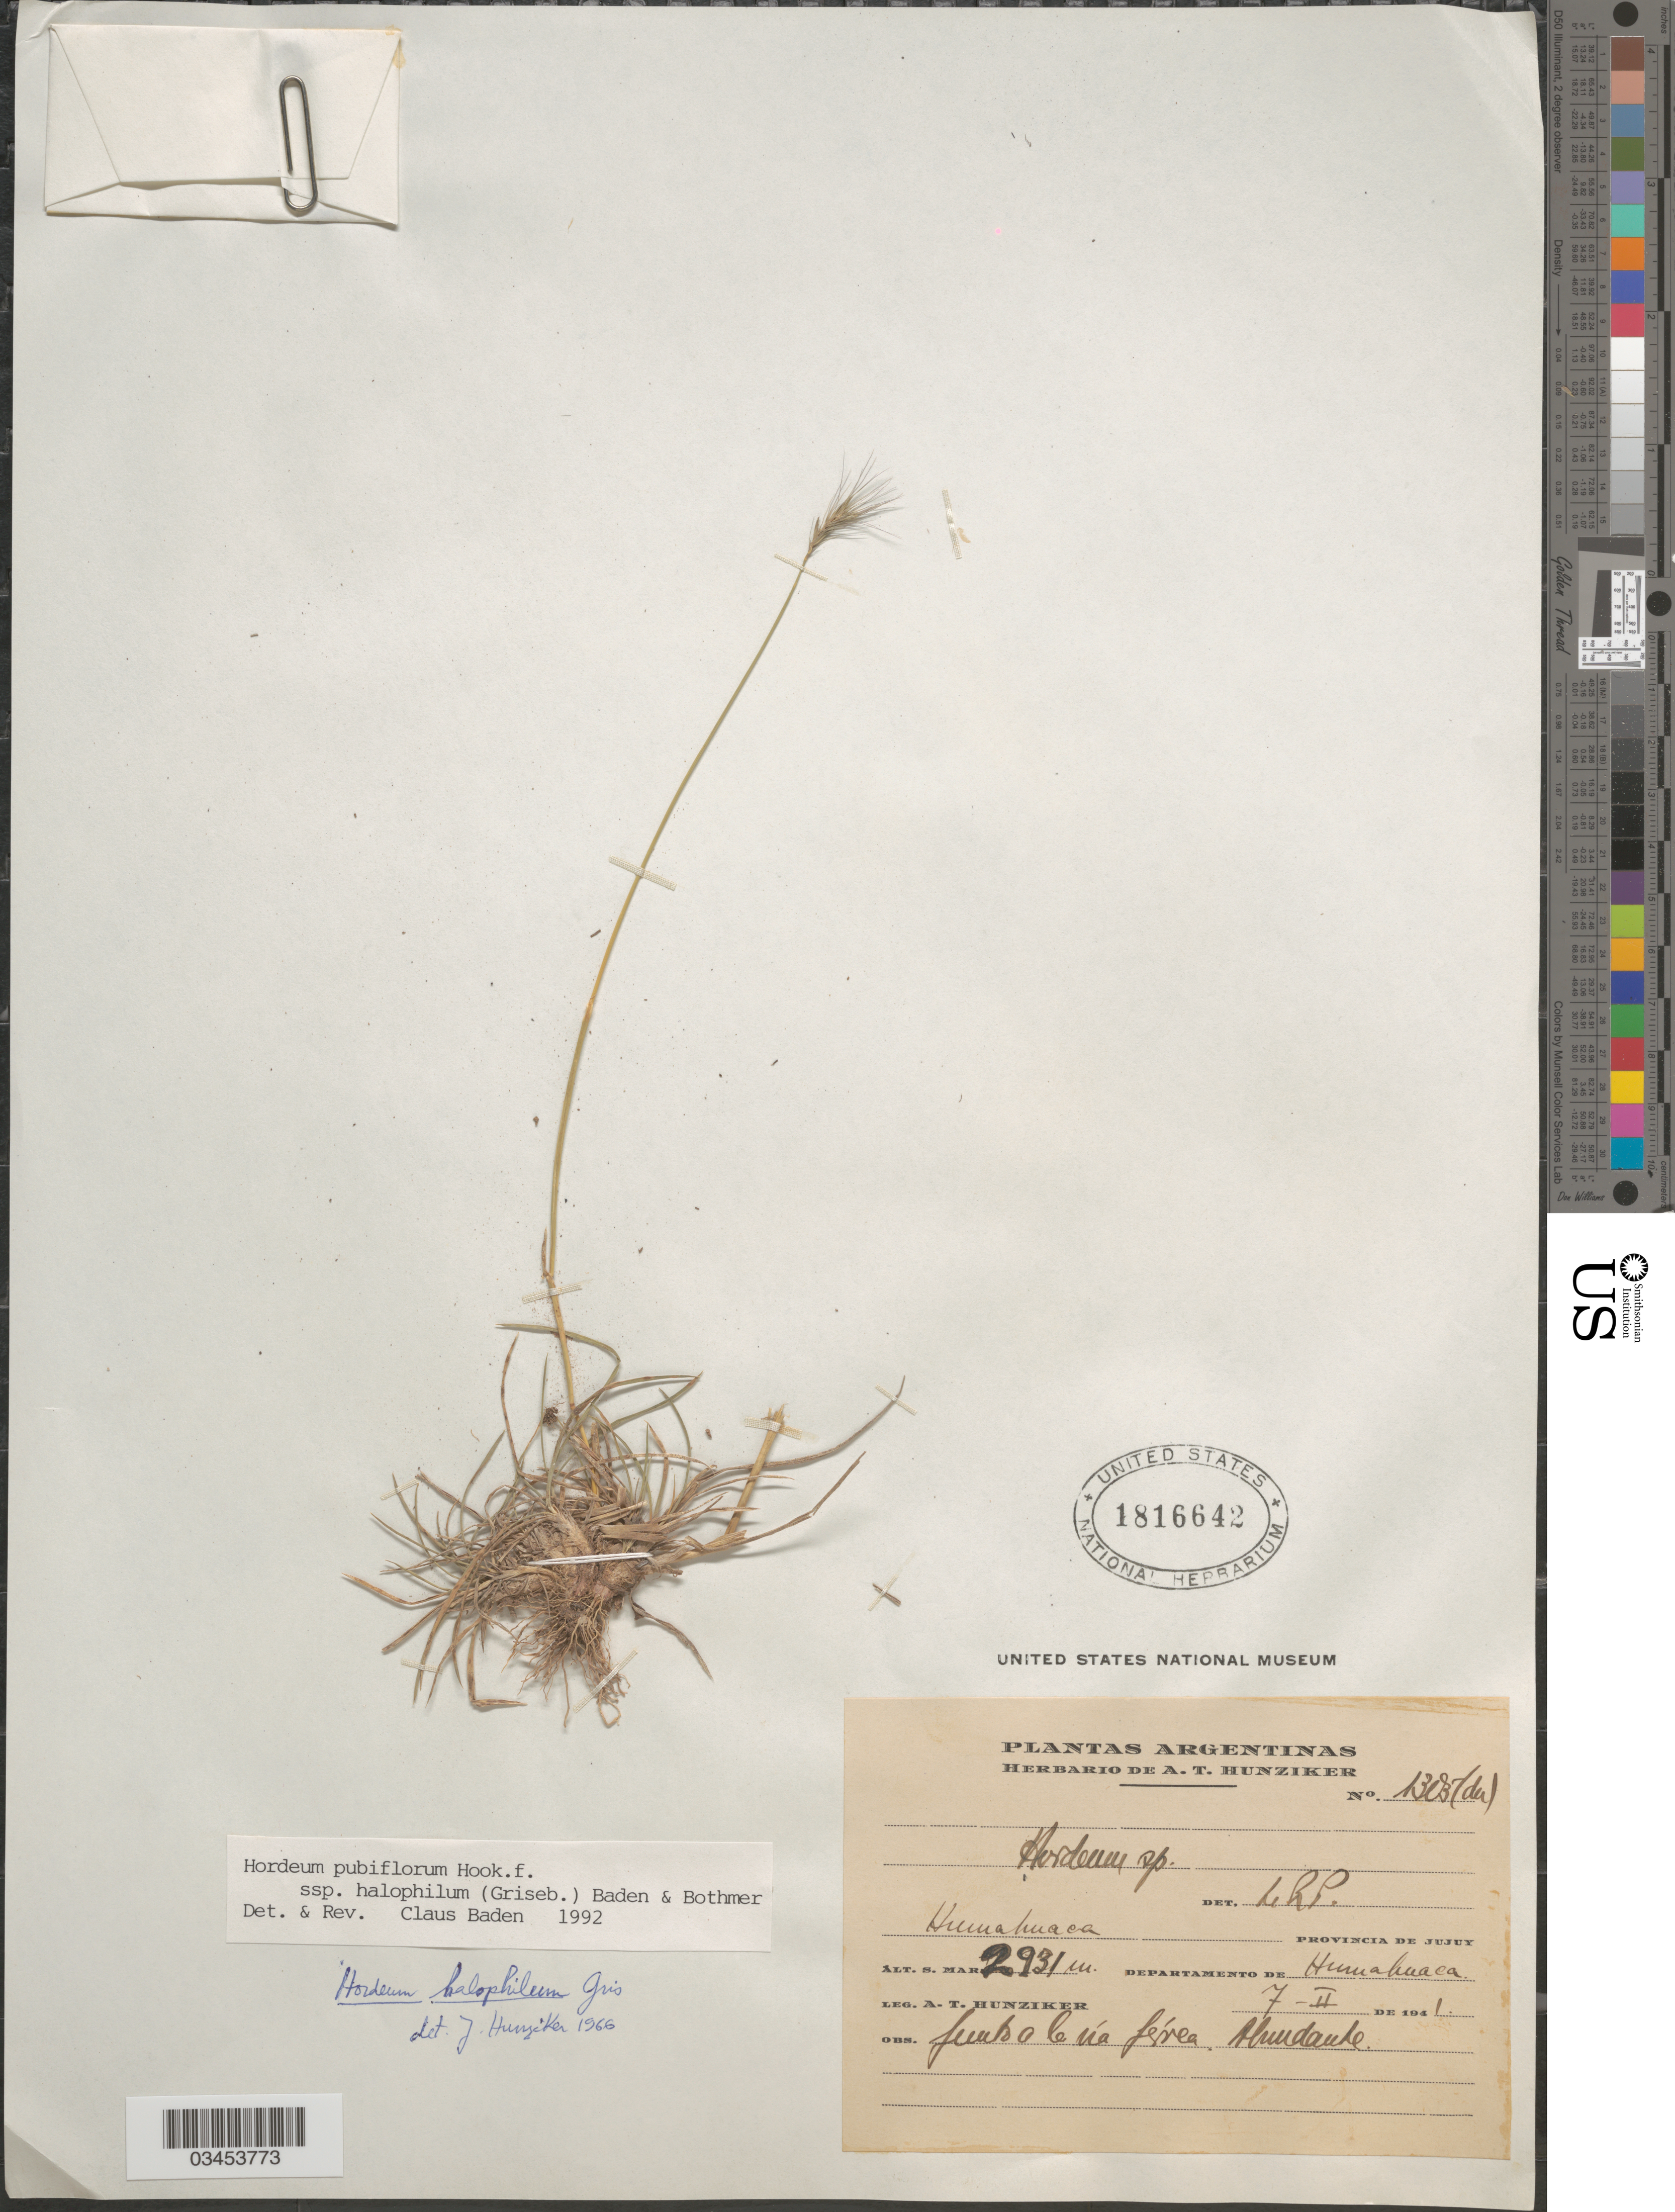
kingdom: Plantae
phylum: Tracheophyta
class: Liliopsida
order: Poales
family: Poaceae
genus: Hordeum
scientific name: Hordeum pubiflorum subsp. halophilum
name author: Hook. f.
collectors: A. T. Hunziker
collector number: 1303(du)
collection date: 1941-02-07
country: Argentina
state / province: Jujuy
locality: Humahuaca. Departamento de Humahuaca.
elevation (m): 2931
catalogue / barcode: US 1816642